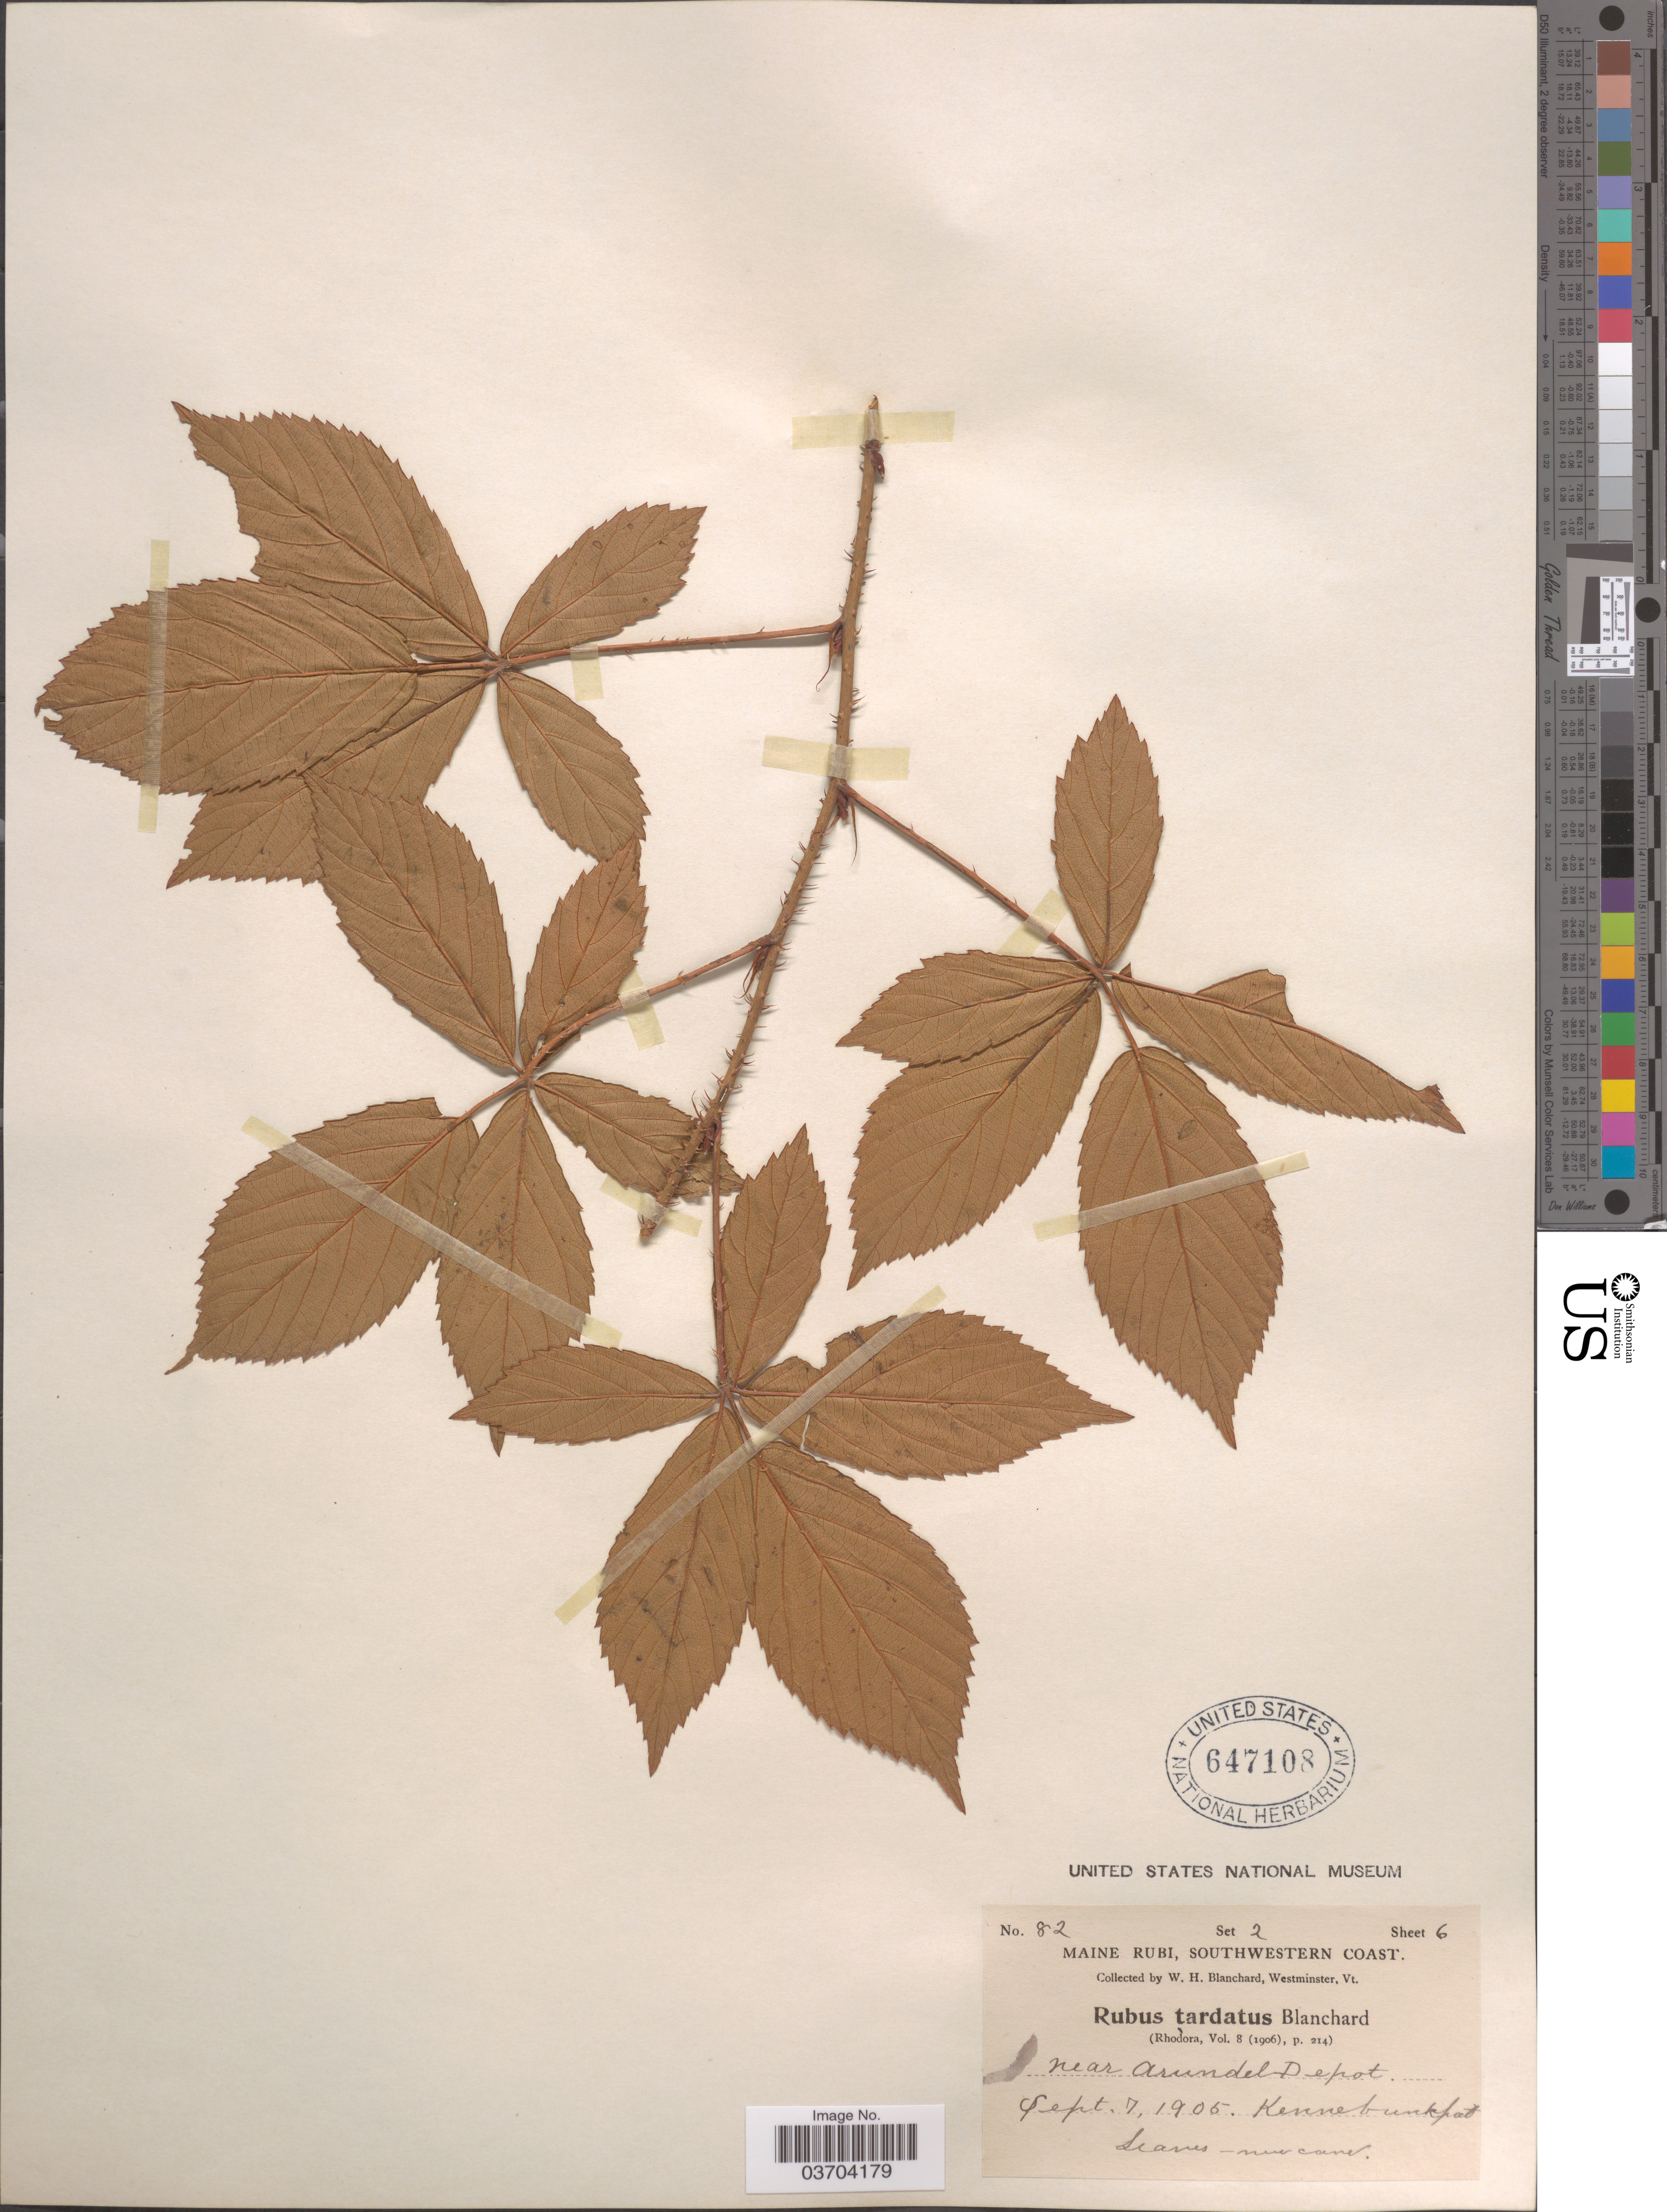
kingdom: Plantae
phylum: Tracheophyta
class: Magnoliopsida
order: Rosales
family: Rosaceae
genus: Rubus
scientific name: Rubus amicalis x R. nigricans Rydb. in Britton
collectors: W. H. Blanchard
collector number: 82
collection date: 1905-09-07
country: United States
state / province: Maine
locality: Southwestern Coast. Near Arundel Depot. Kennebunkport.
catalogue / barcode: US 647108